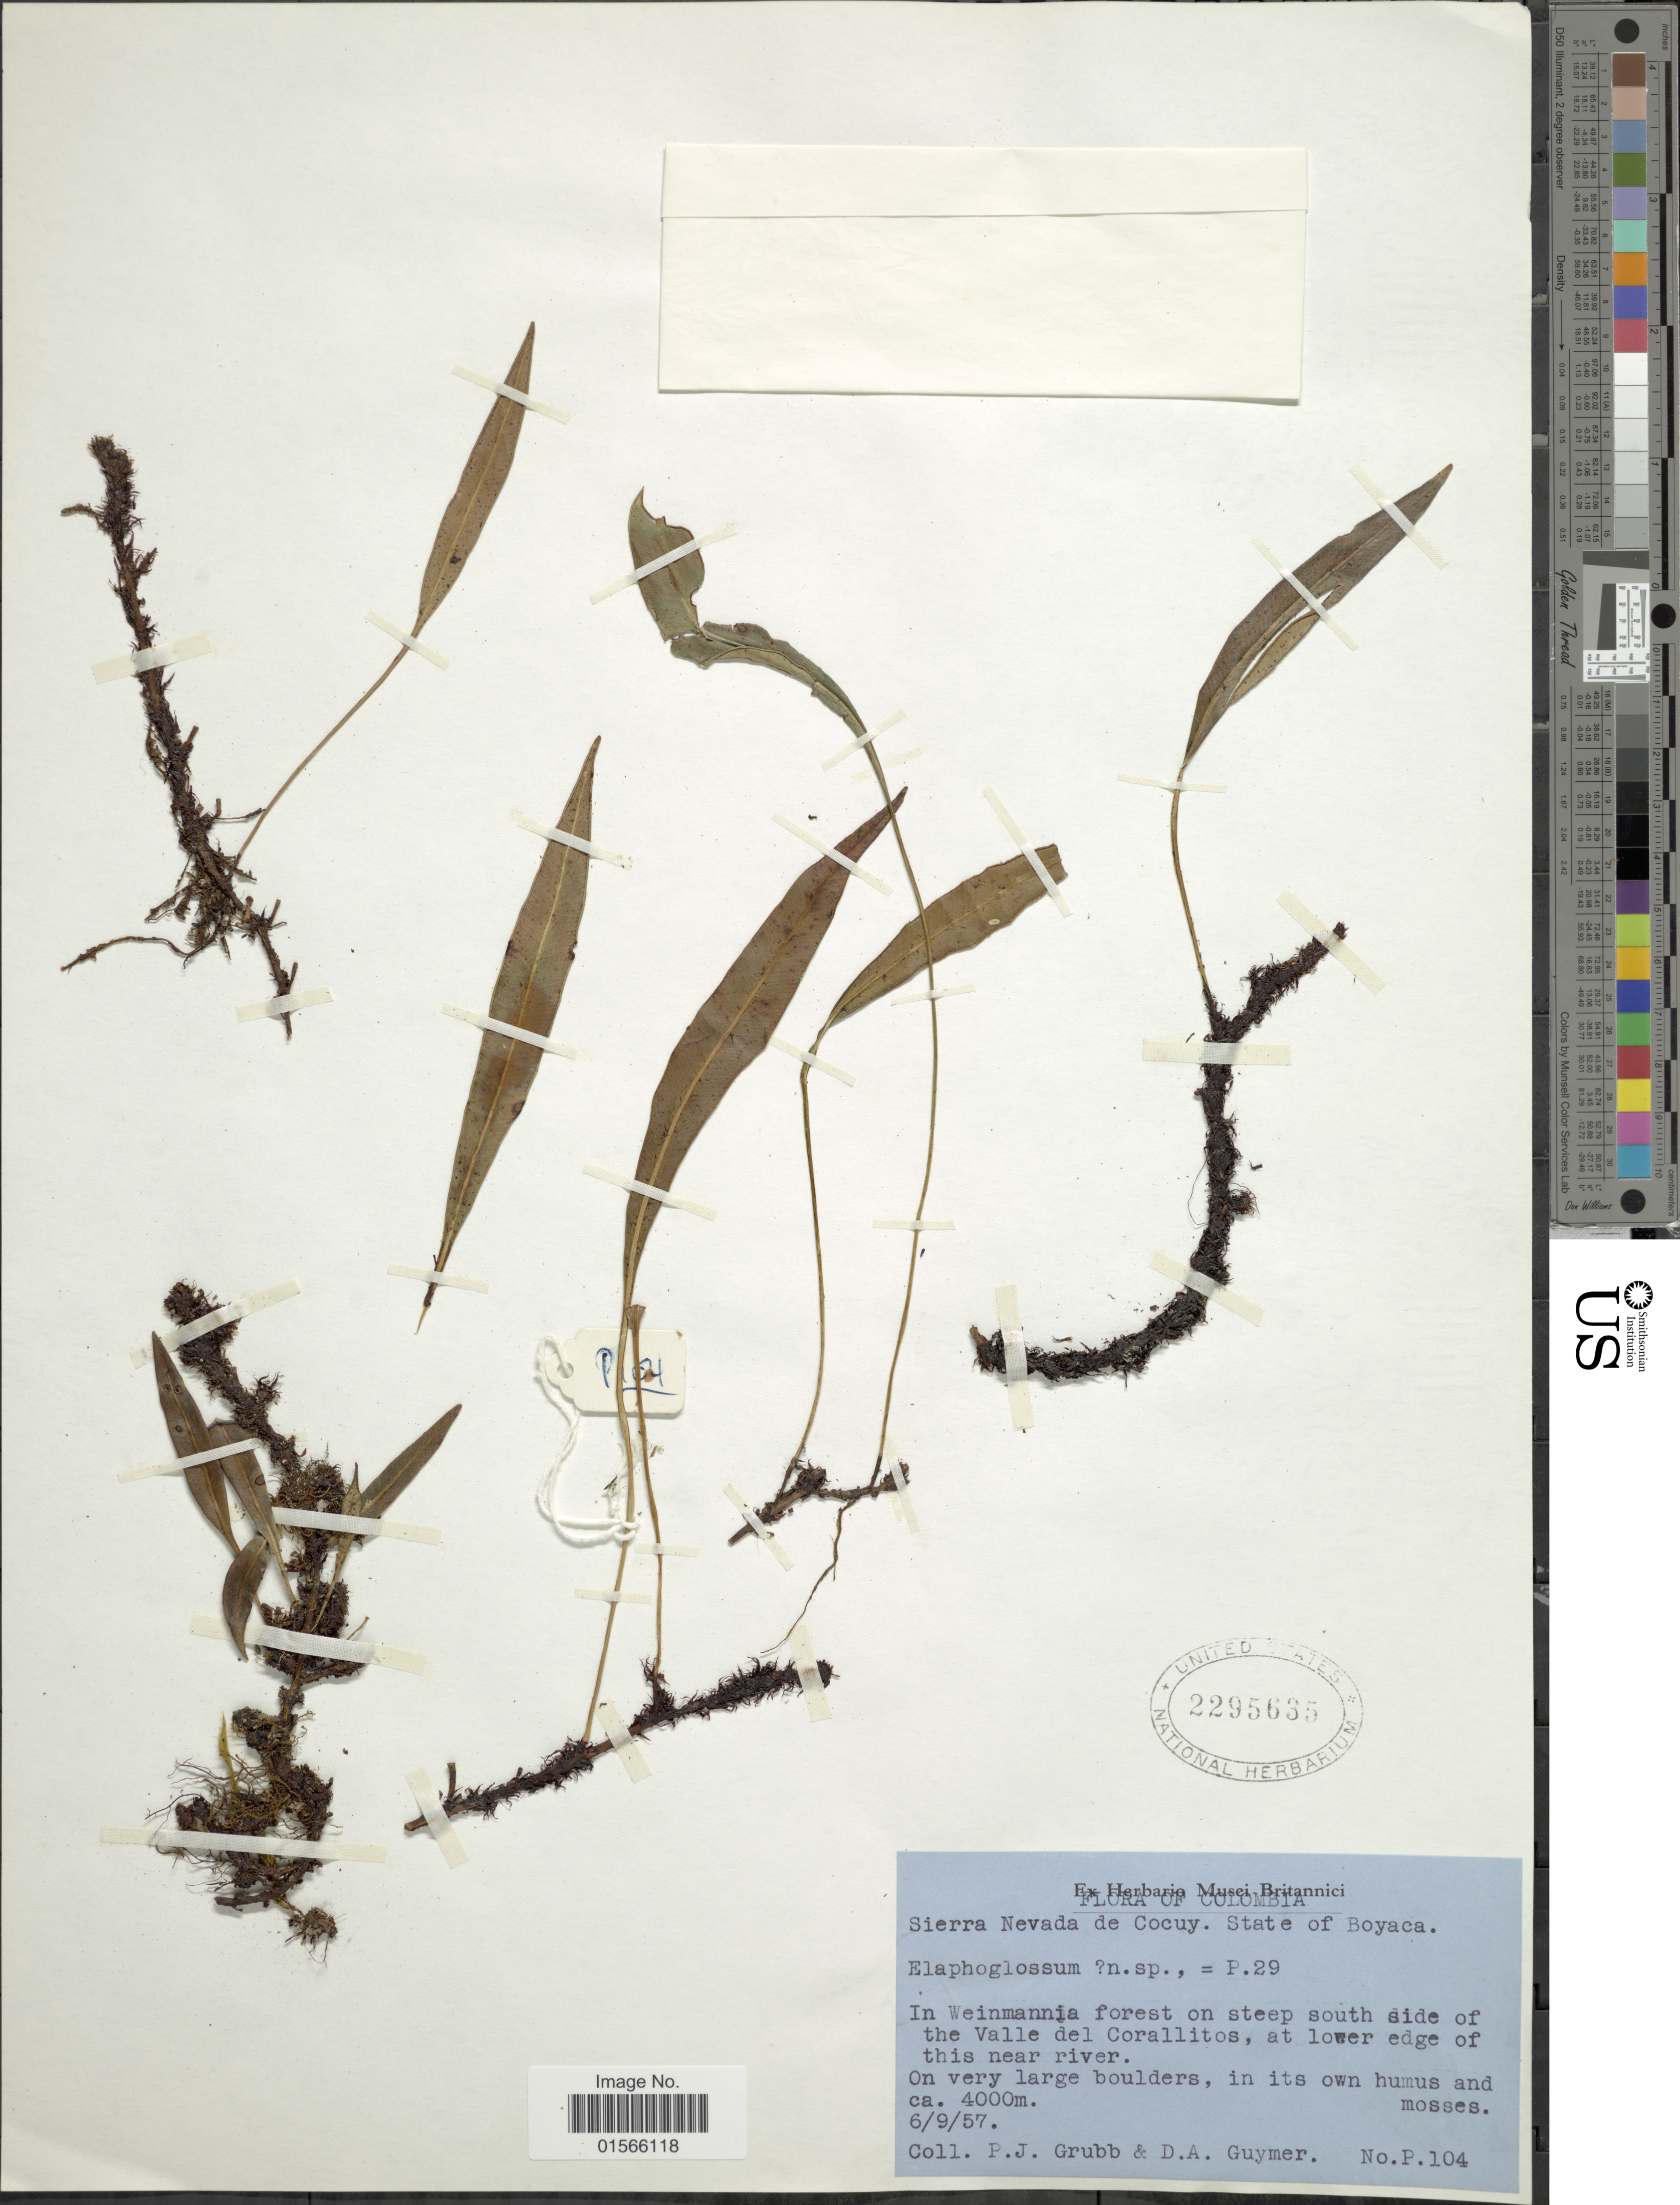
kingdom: Plantae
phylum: Tracheophyta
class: Polypodiopsida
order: Polypodiales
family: Dryopteridaceae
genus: Elaphoglossum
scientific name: Elaphoglossum atrosquamatum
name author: Mickel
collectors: P. J. Grubb & D. Guymer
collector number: P.104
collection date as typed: Transcribed d/m/y: 6/9/57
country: Colombia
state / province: Boyacá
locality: Sierra Nevada de Cocuy, In Weinmannia forest on steep south side of the Valle del Corallitos, at lower edge of this near river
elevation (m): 4000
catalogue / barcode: US 2295635